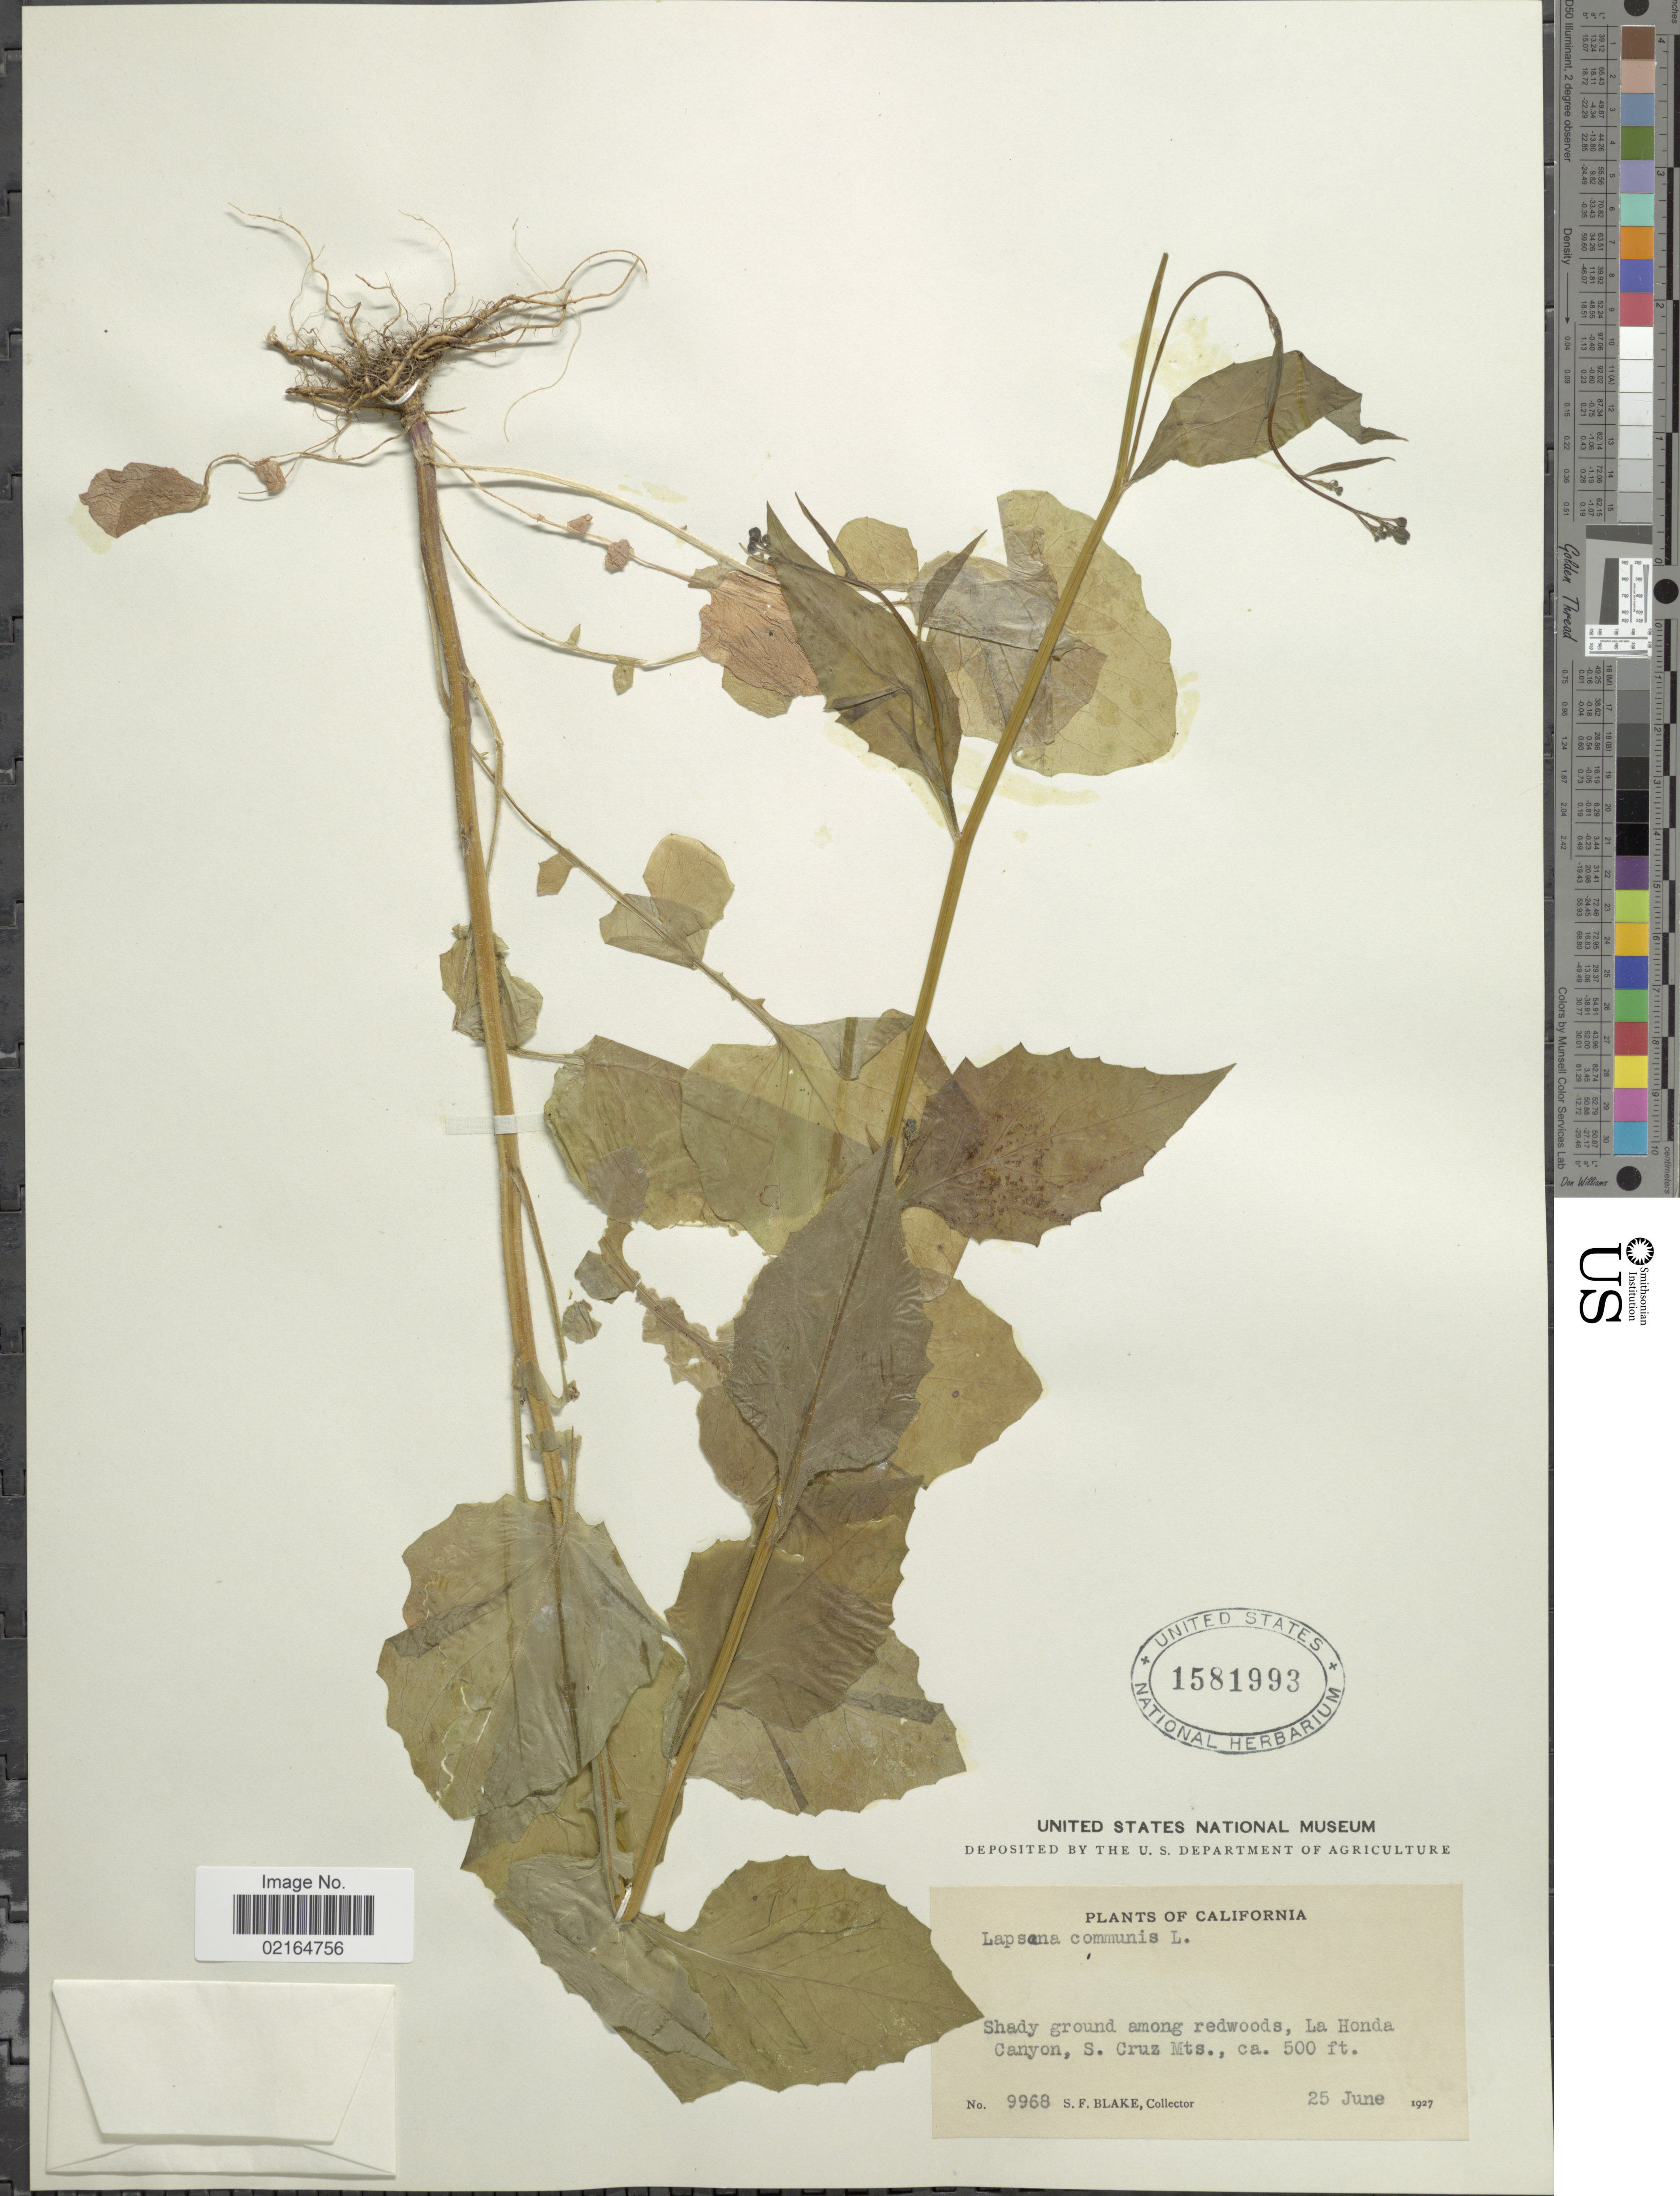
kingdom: Plantae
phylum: Tracheophyta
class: Magnoliopsida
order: Asterales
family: Asteraceae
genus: Lapsana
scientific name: Lapsana communis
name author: L.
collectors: S. Blake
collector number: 9968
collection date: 1927-06-25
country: United States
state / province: California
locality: Shady ground among redwoods, La Honda Canyon, S. Cruz Mts.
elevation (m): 152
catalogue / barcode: US 1581993